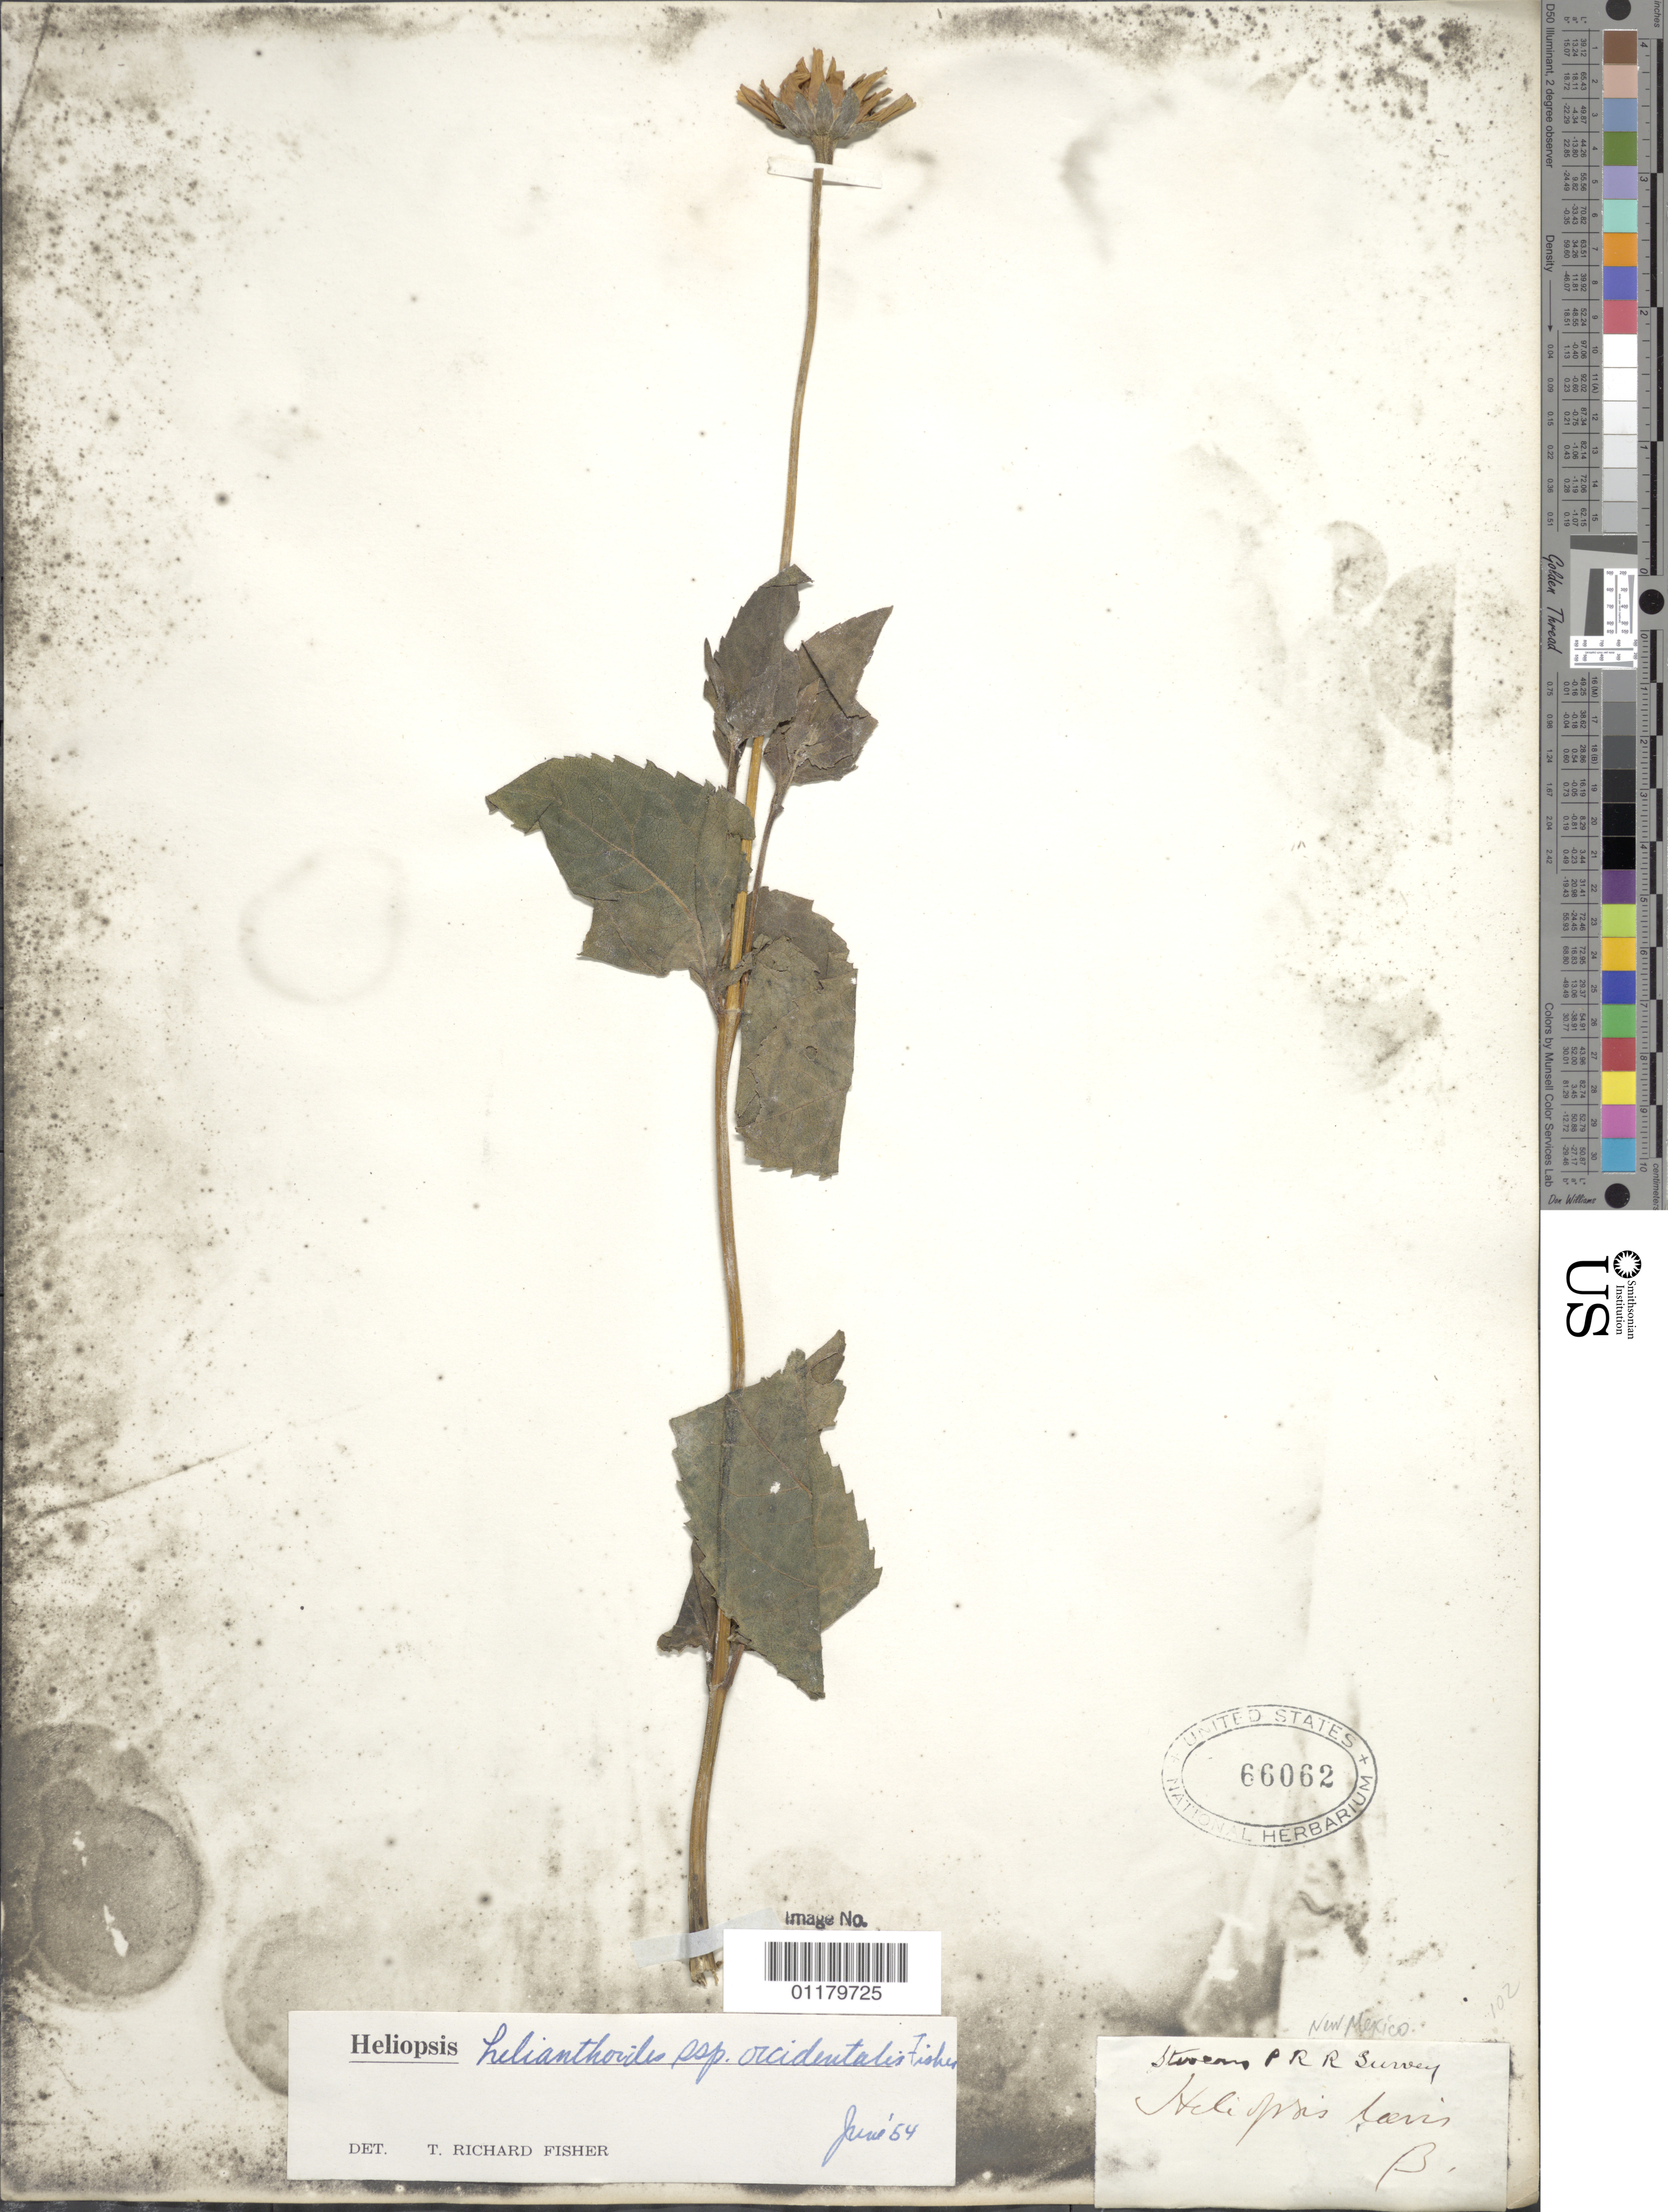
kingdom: Plantae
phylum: Tracheophyta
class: Magnoliopsida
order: Asterales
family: Asteraceae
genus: Heliopsis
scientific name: Heliopsis helianthoides subsp. occidentalis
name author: T.R. Fisher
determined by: Fisher, T. R.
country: United States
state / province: New Mexico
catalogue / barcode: US 66062